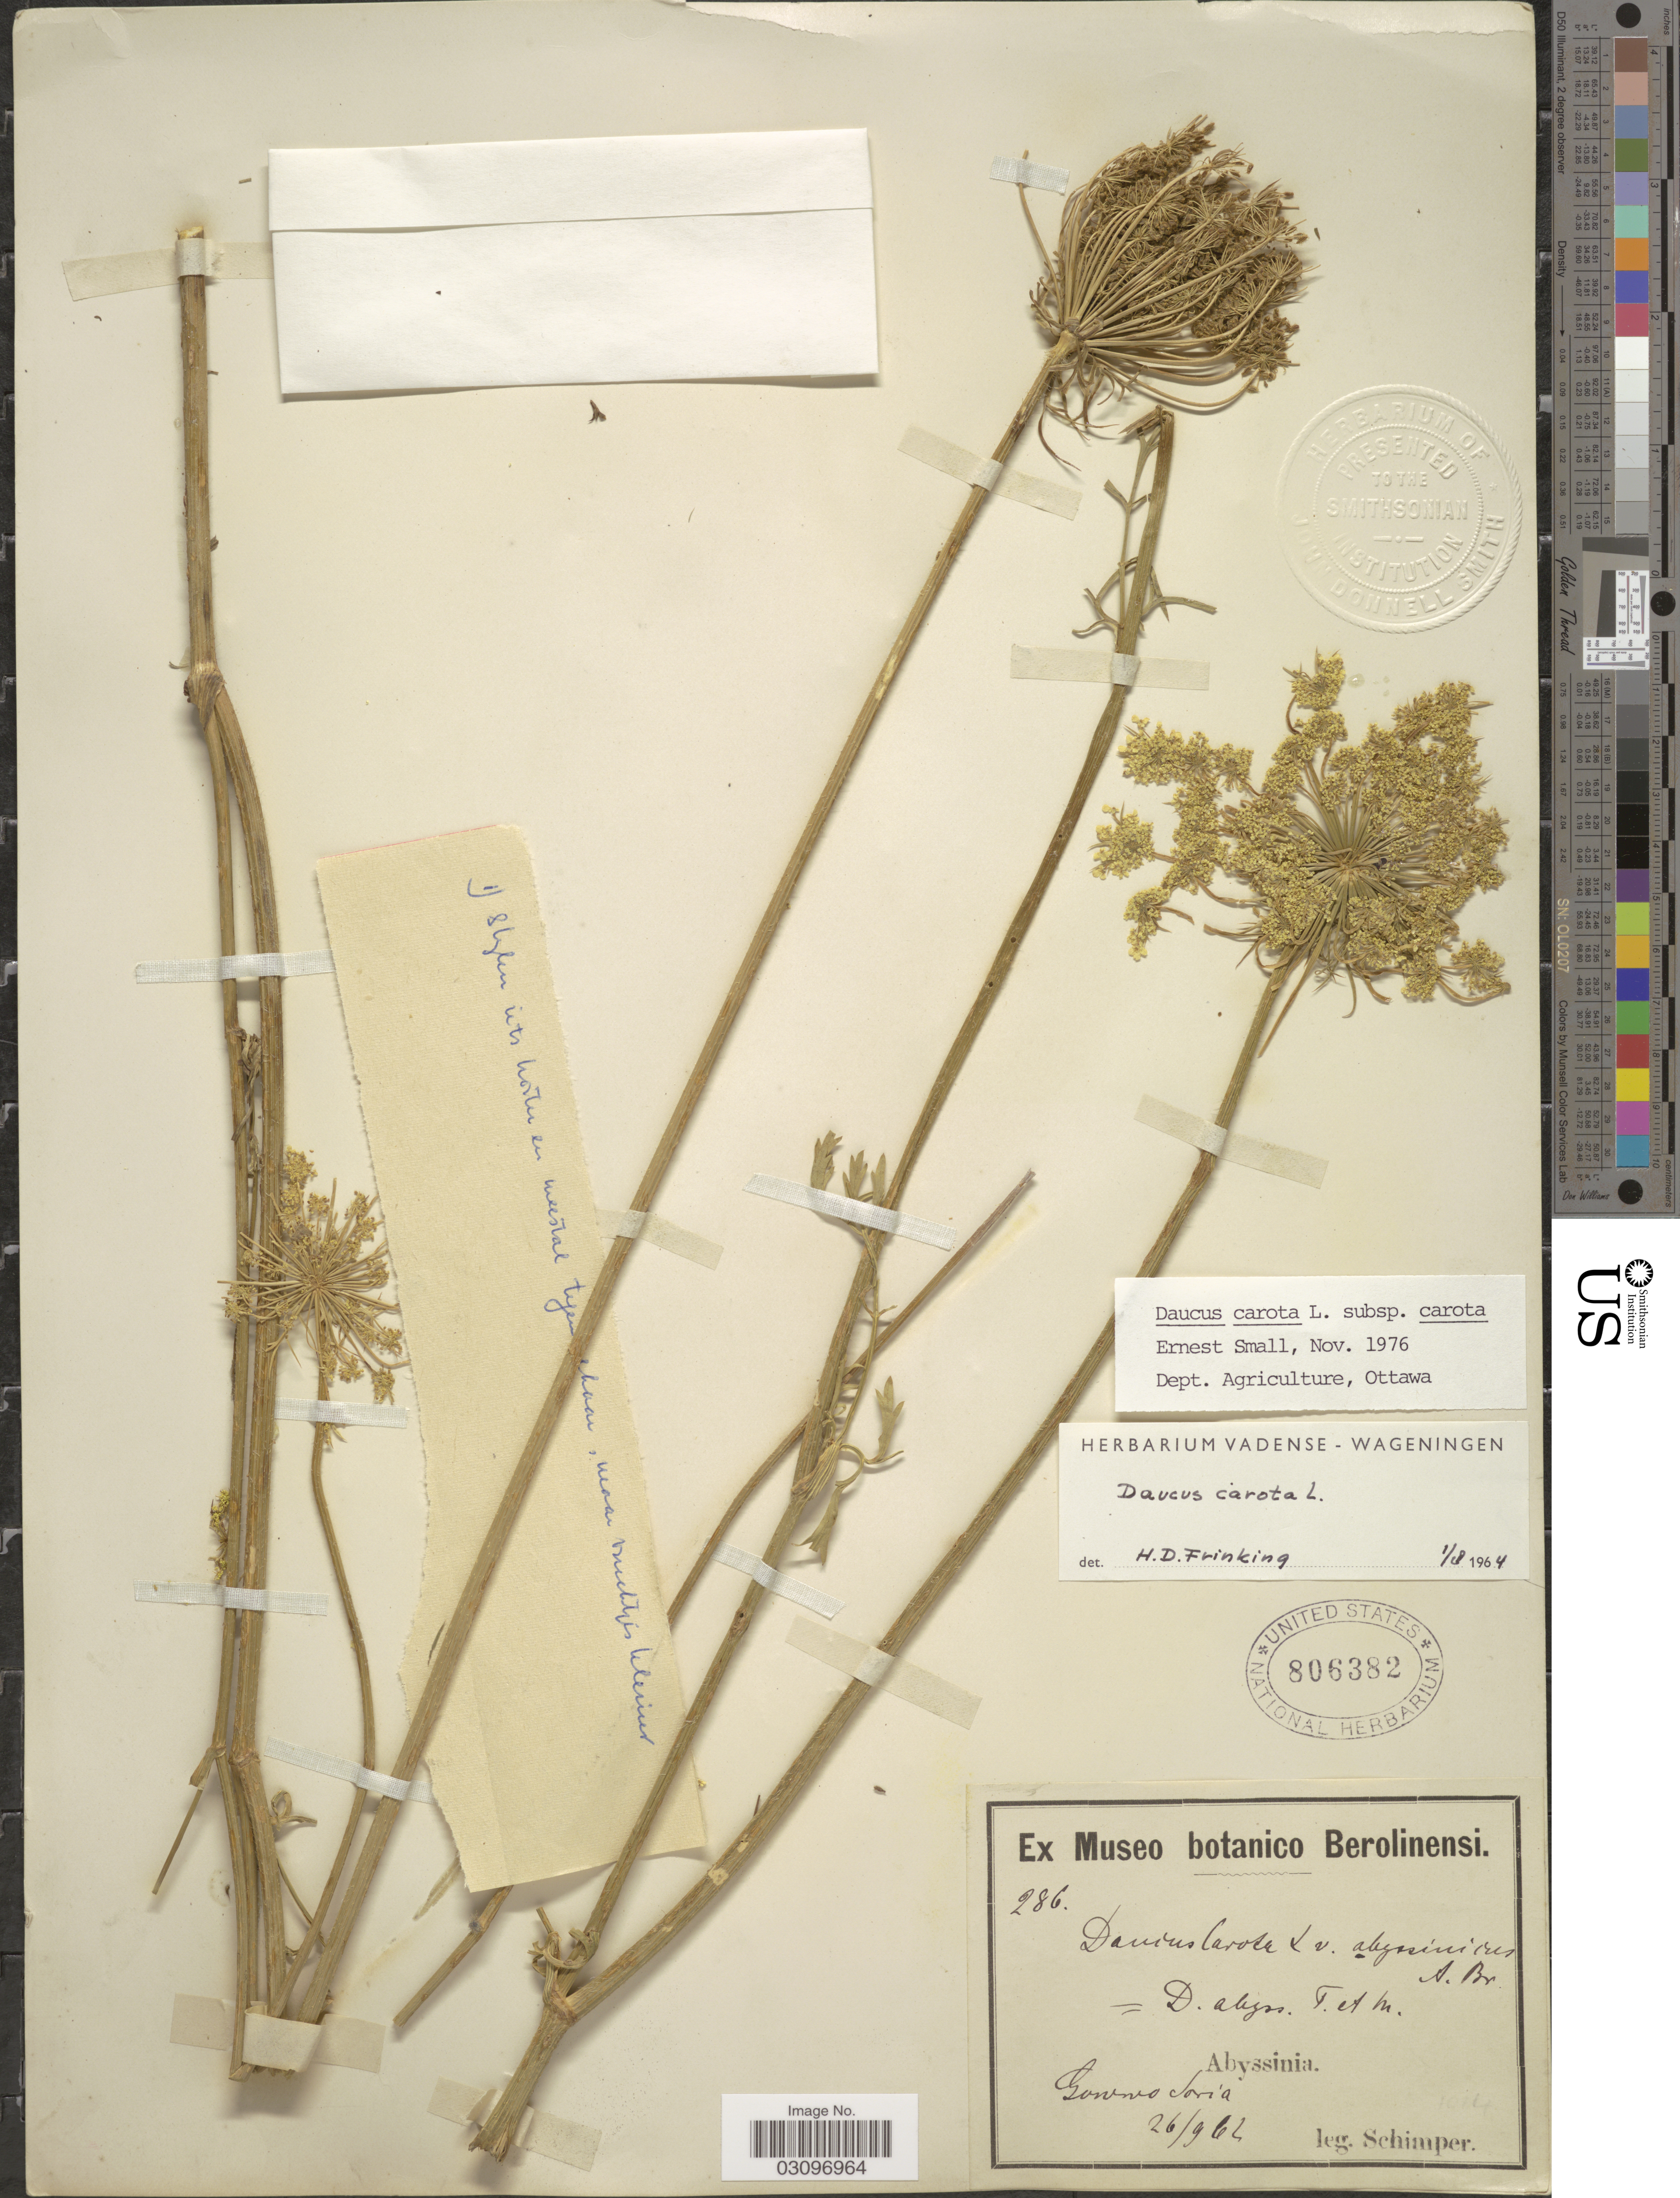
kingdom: Plantae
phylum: Tracheophyta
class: Magnoliopsida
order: Apiales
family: Apiaceae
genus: Daucus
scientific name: Daucus carota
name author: L.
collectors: -. Schimper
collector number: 286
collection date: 1862-09-26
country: Eritrea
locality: Abyssinia. Gowwo Soria. [interpreted]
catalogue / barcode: US 806382